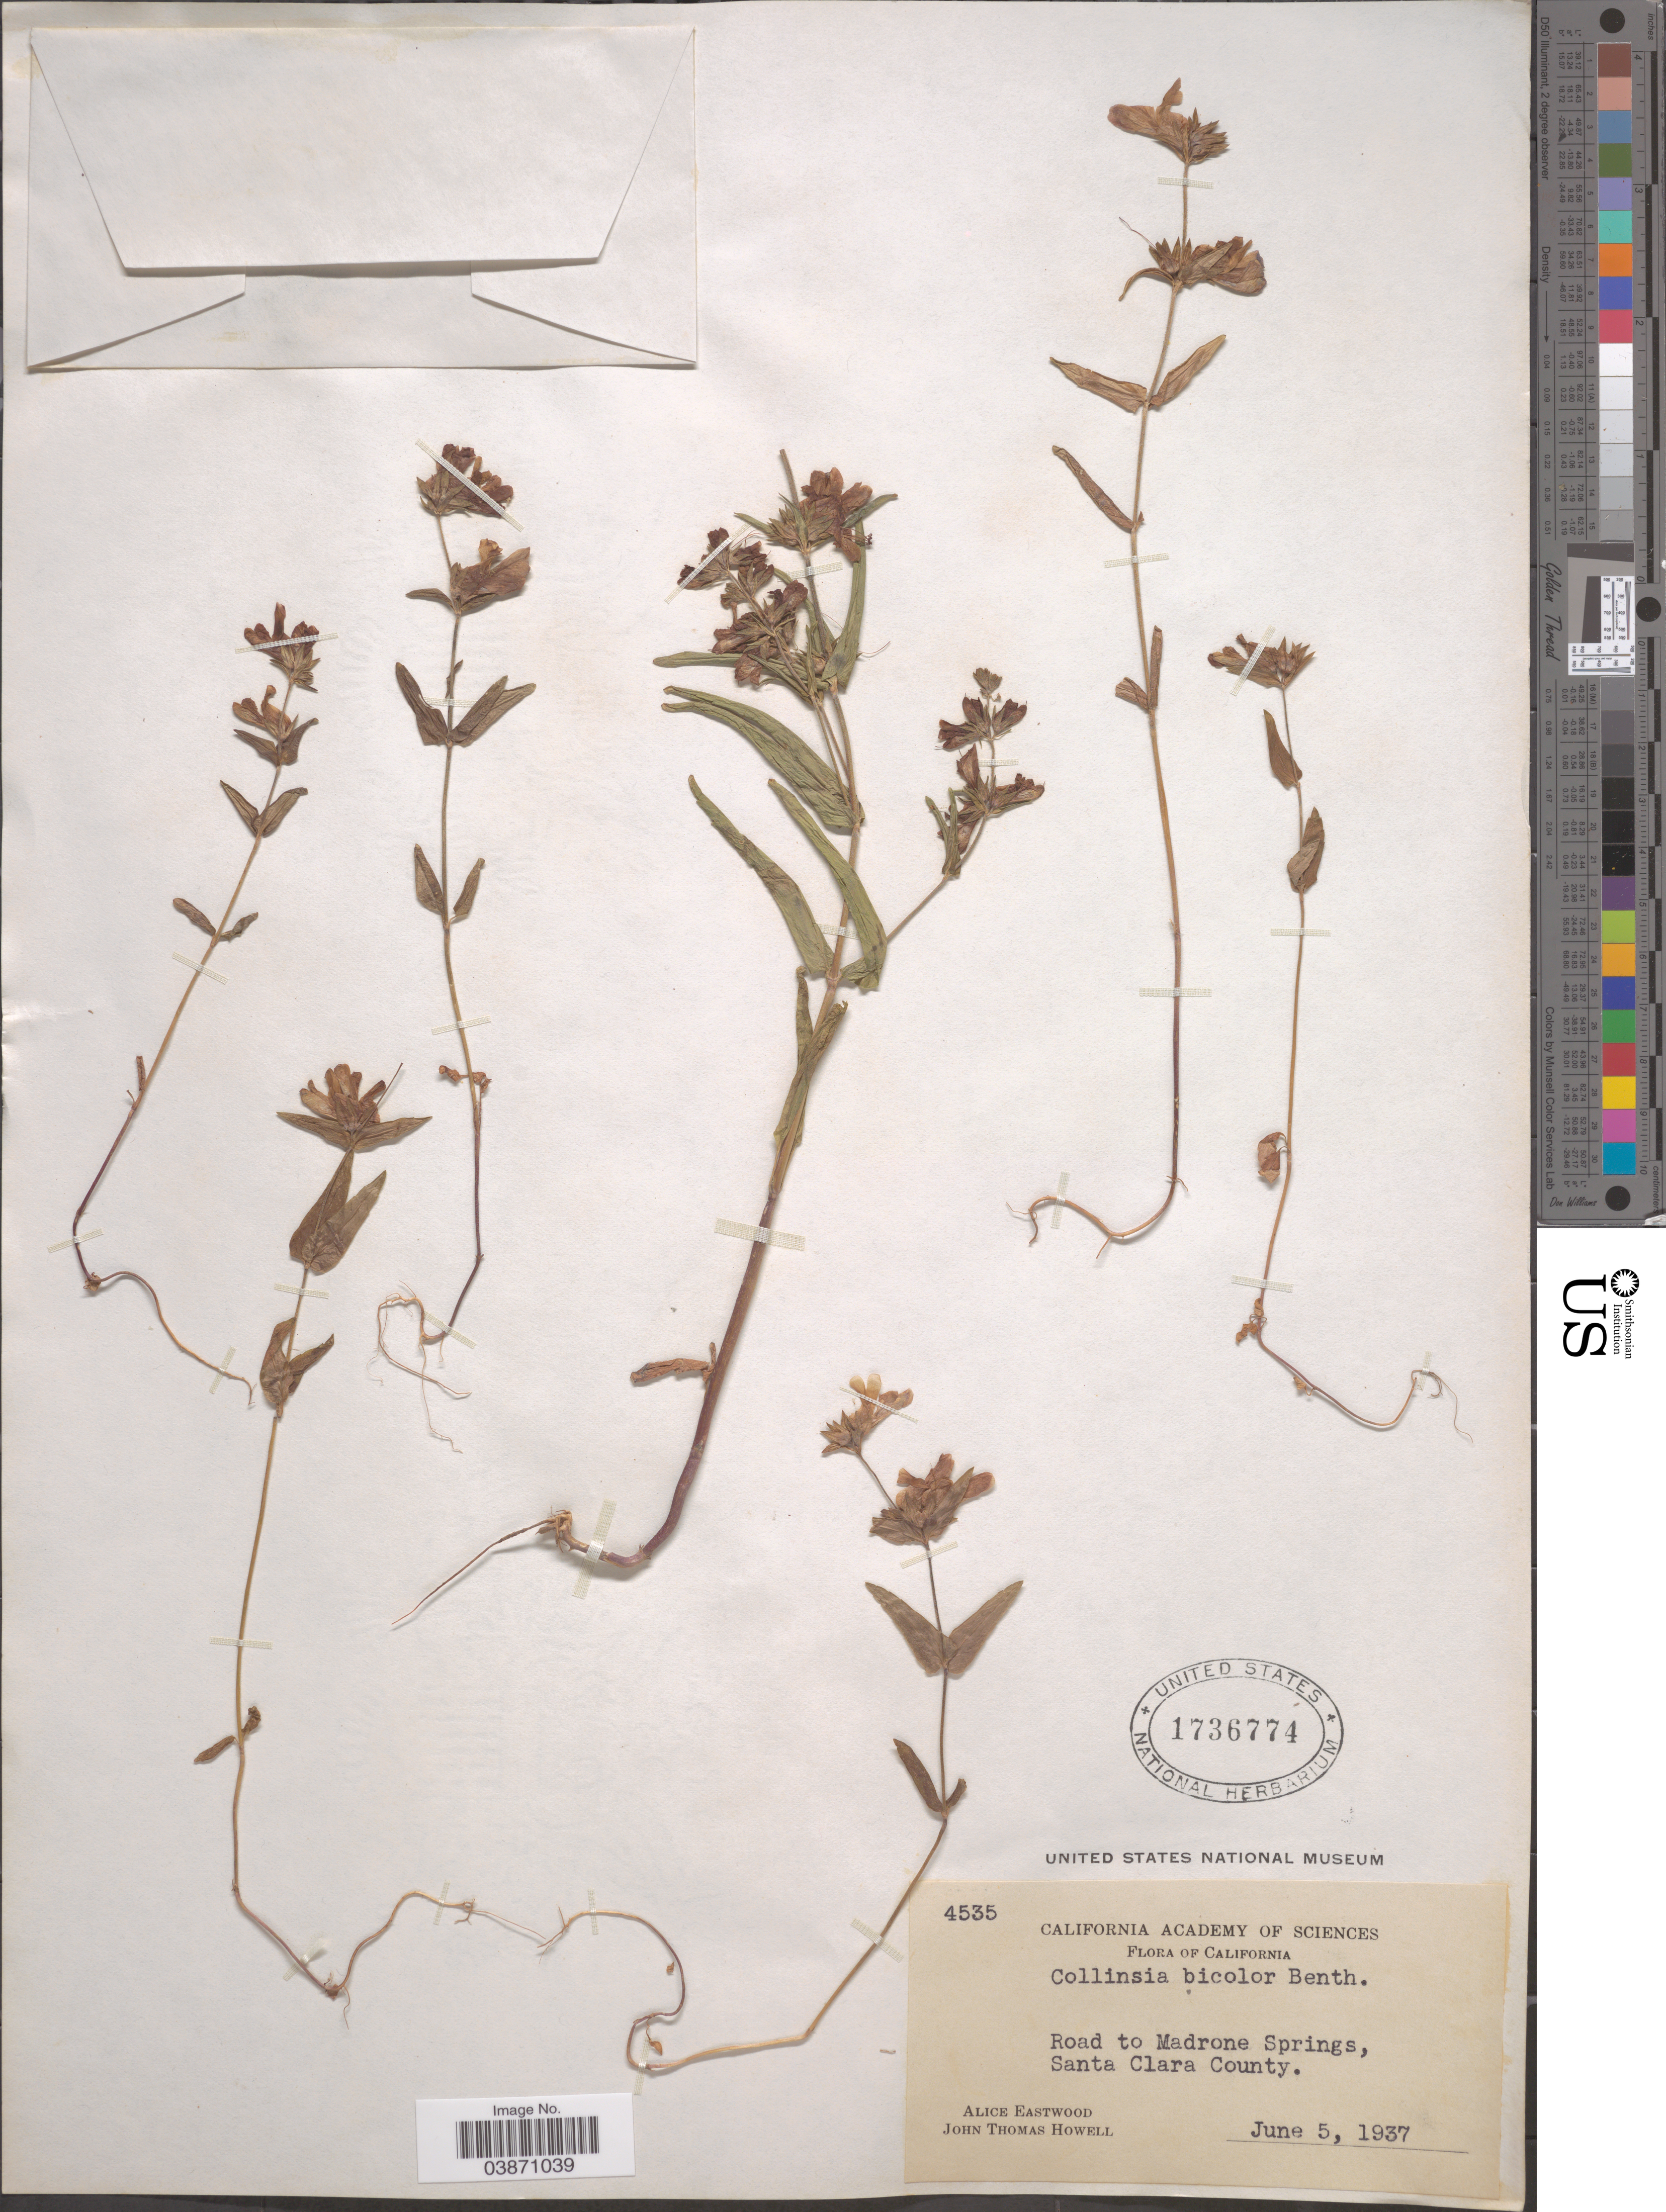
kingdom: Plantae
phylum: Tracheophyta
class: Magnoliopsida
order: Lamiales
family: Plantaginaceae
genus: Collinsia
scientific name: Collinsia bicolor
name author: Raf.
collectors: A. Eastwood & J. T. Howell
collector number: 4535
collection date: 1937-06-05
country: United States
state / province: California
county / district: Santa Clara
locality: Road to Madrone Springs, Santa Clara County.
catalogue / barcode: US 1736774